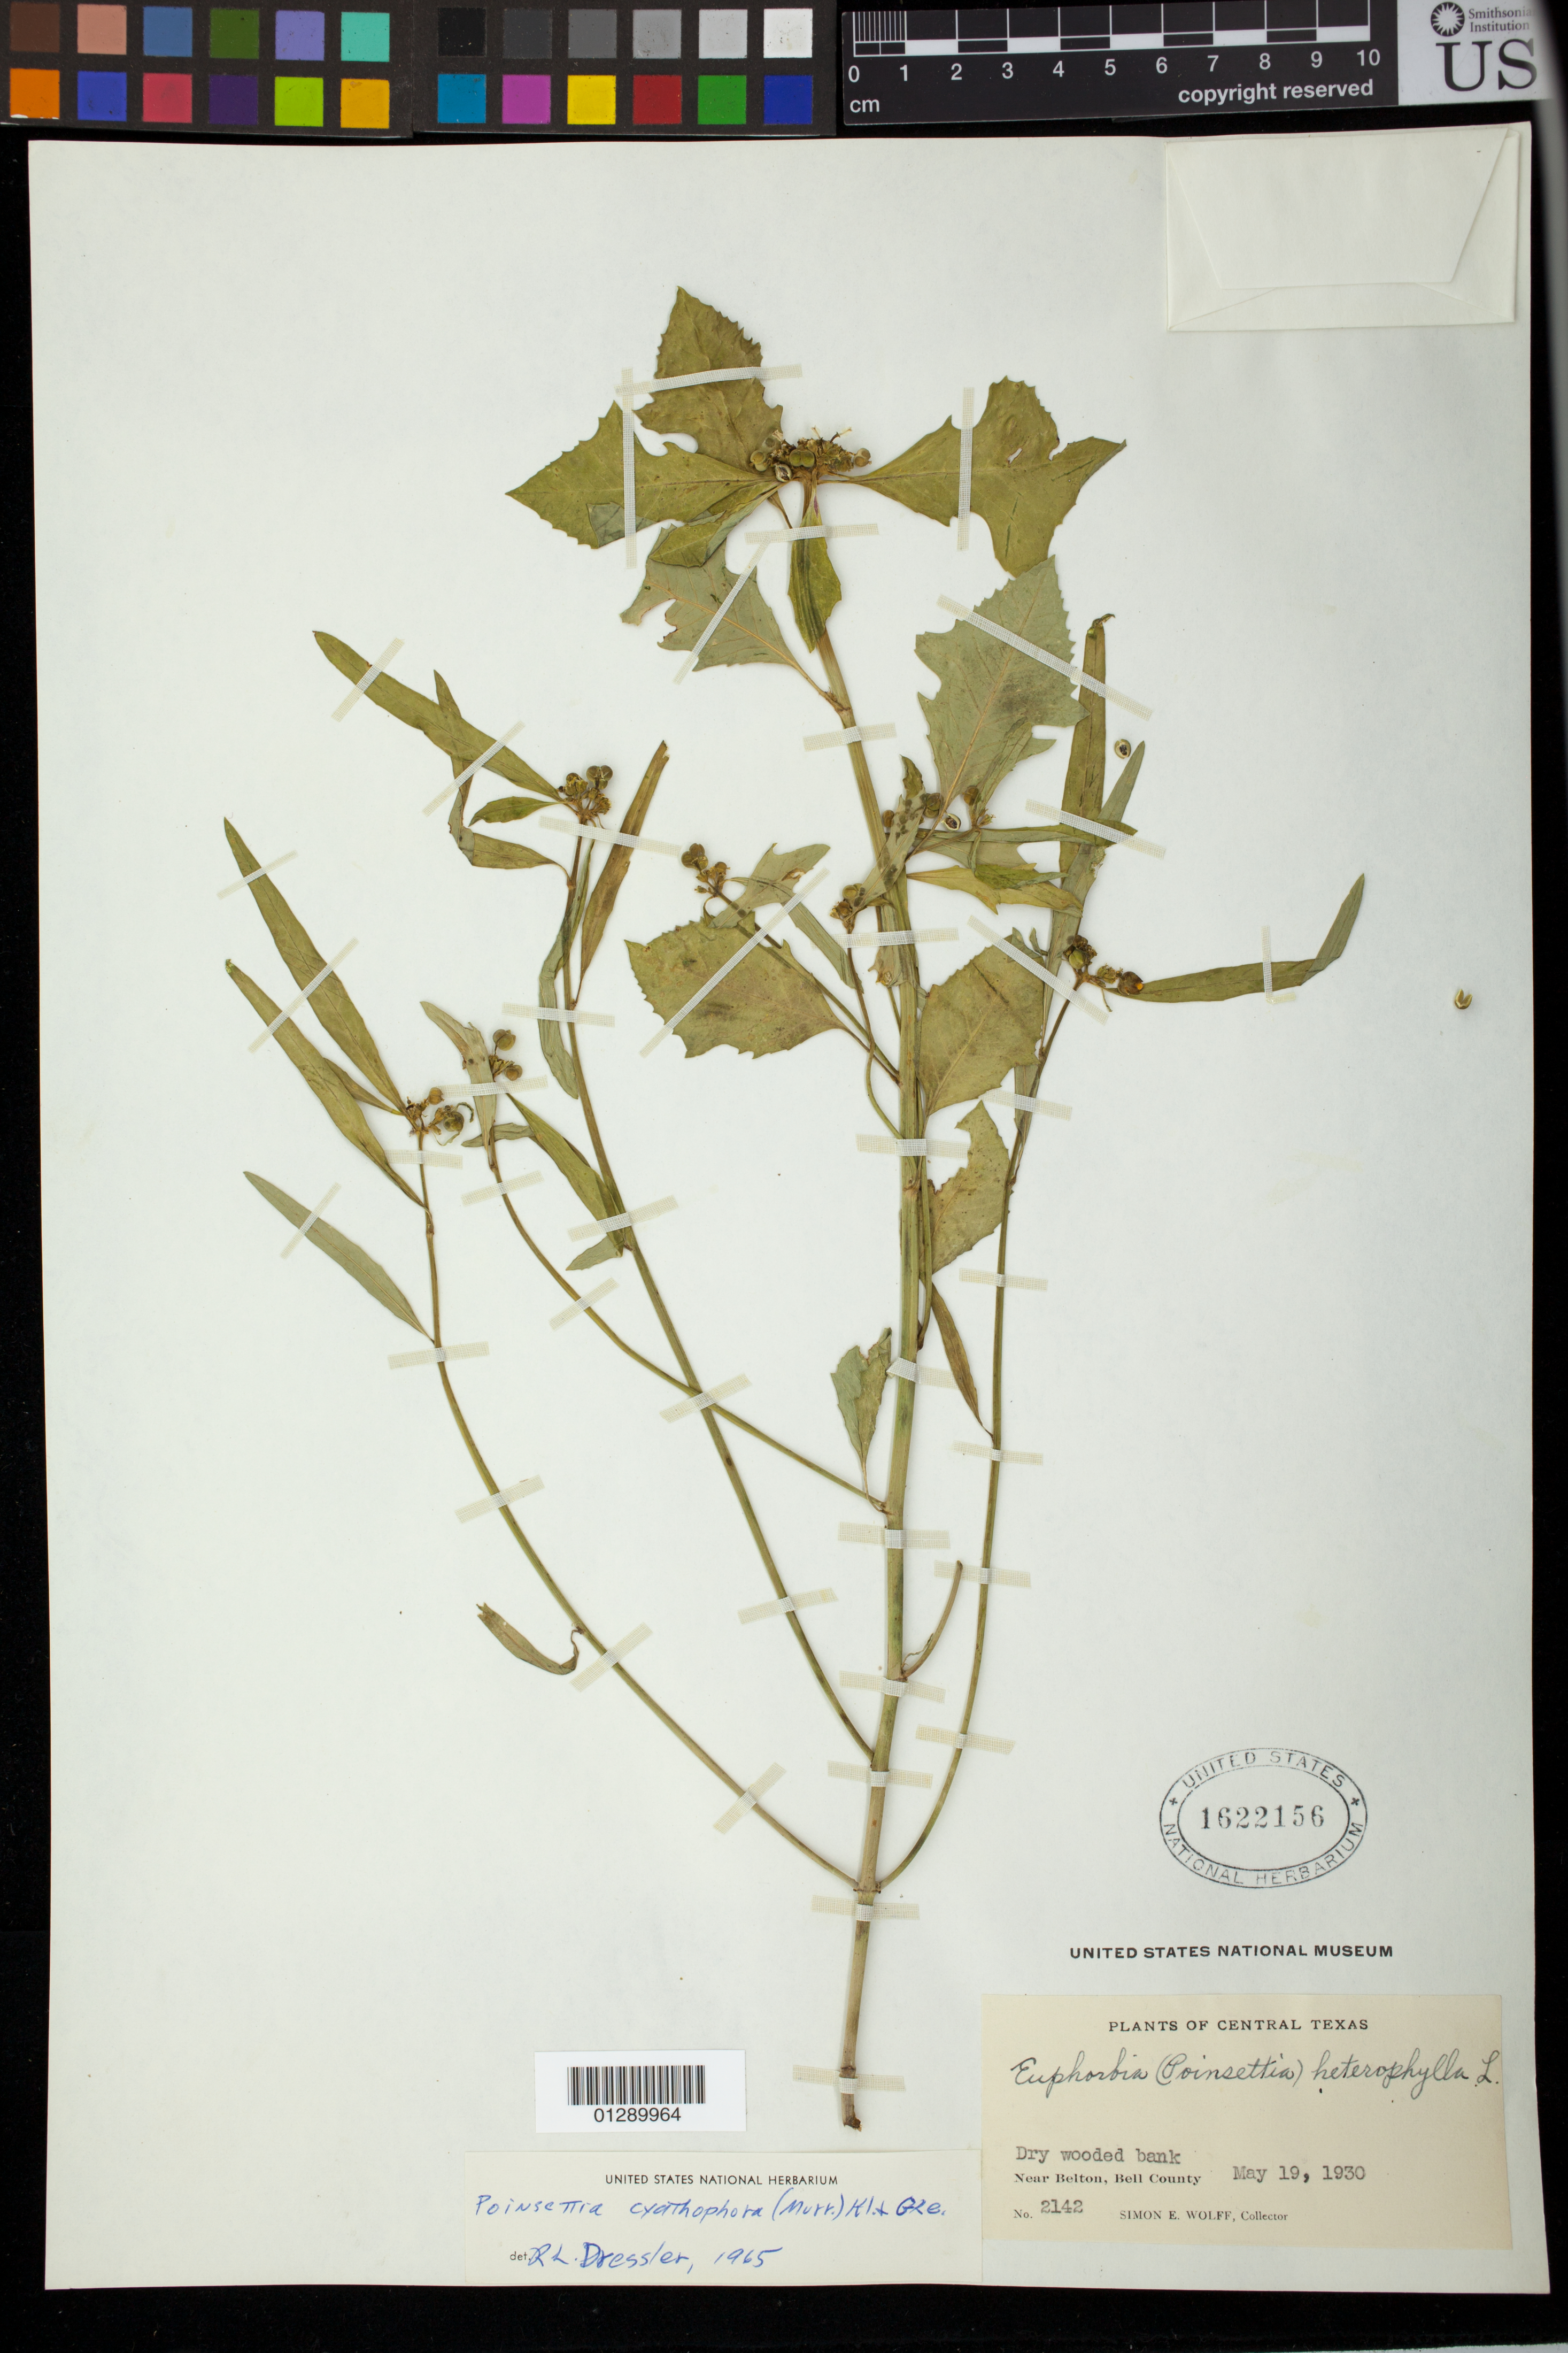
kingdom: Plantae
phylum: Tracheophyta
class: Magnoliopsida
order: Malpighiales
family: Euphorbiaceae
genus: Euphorbia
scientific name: Euphorbia heterophylla var. cyathophora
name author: (Murr.) Griseb.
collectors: S. E. Wolff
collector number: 2142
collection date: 1930-05-19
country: United States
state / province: Texas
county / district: Bell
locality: Near Belton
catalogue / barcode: US 1622156